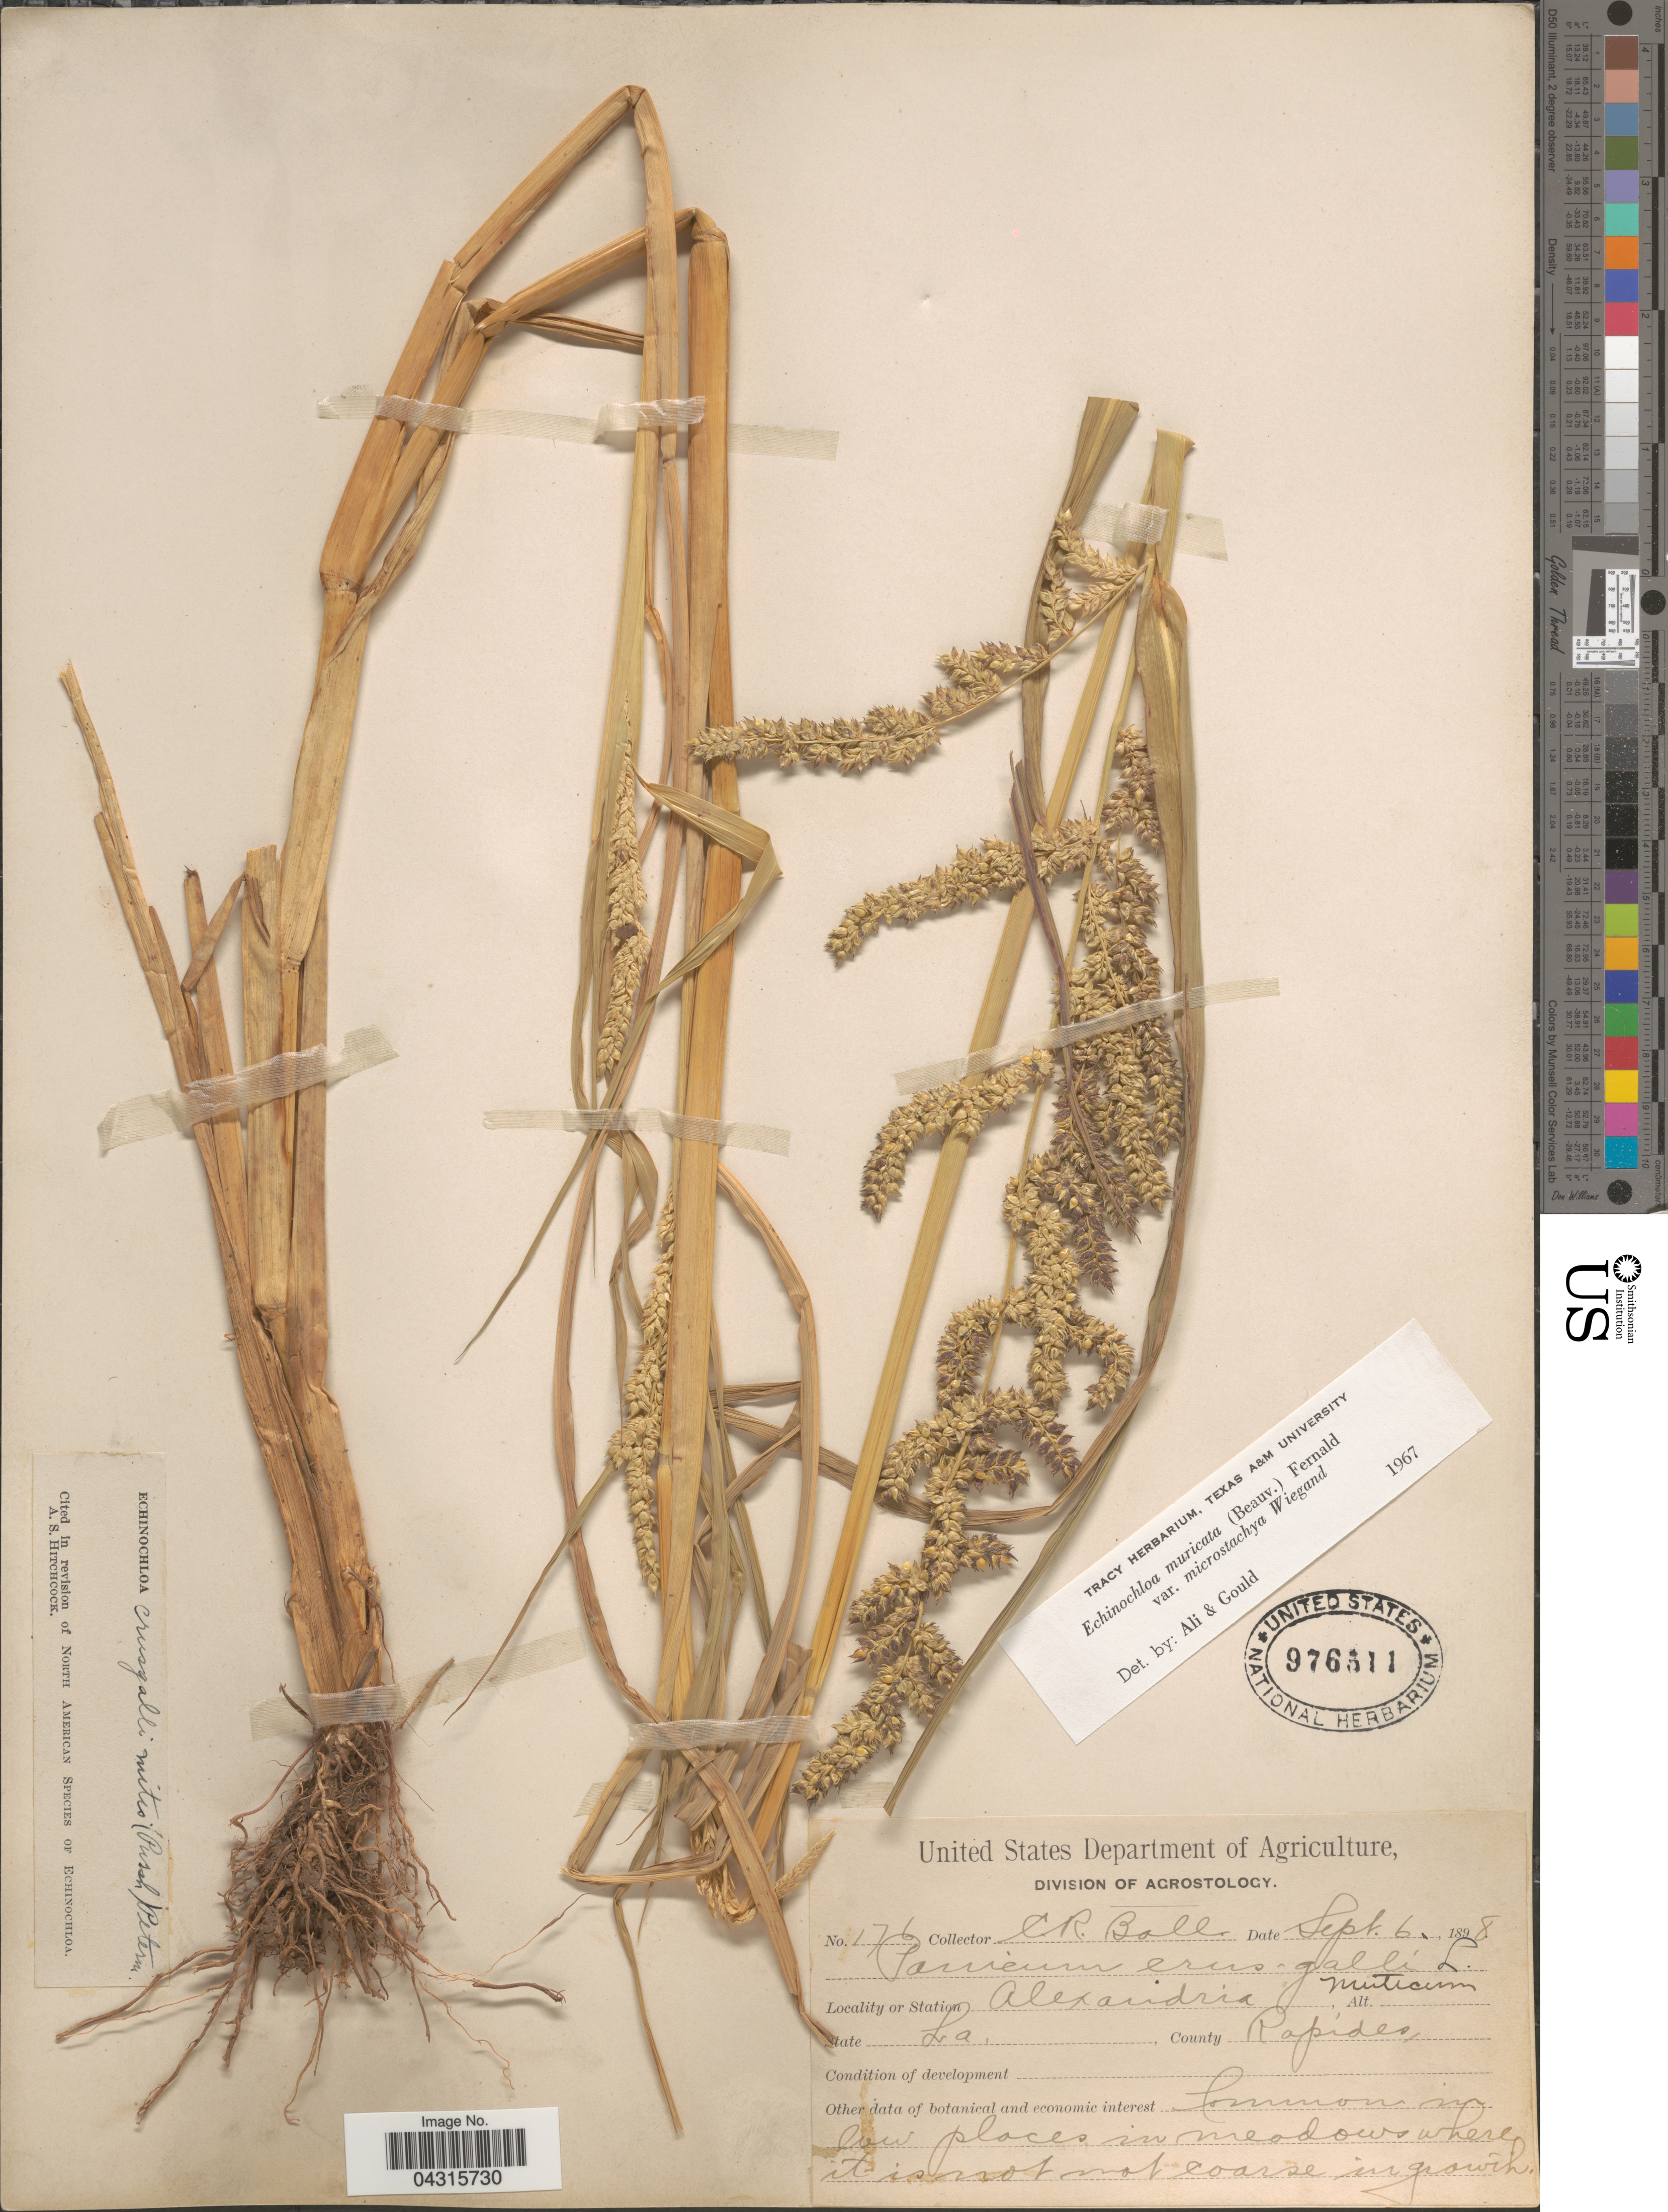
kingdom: Plantae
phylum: Tracheophyta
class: Liliopsida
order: Poales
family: Poaceae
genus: Echinochloa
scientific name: Echinochloa muricata var. microstachya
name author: Wiegand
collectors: C. R. Ball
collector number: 176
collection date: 1898-09-06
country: United States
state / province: Louisiana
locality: Station alexandria. County Rapides.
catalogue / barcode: US 976511